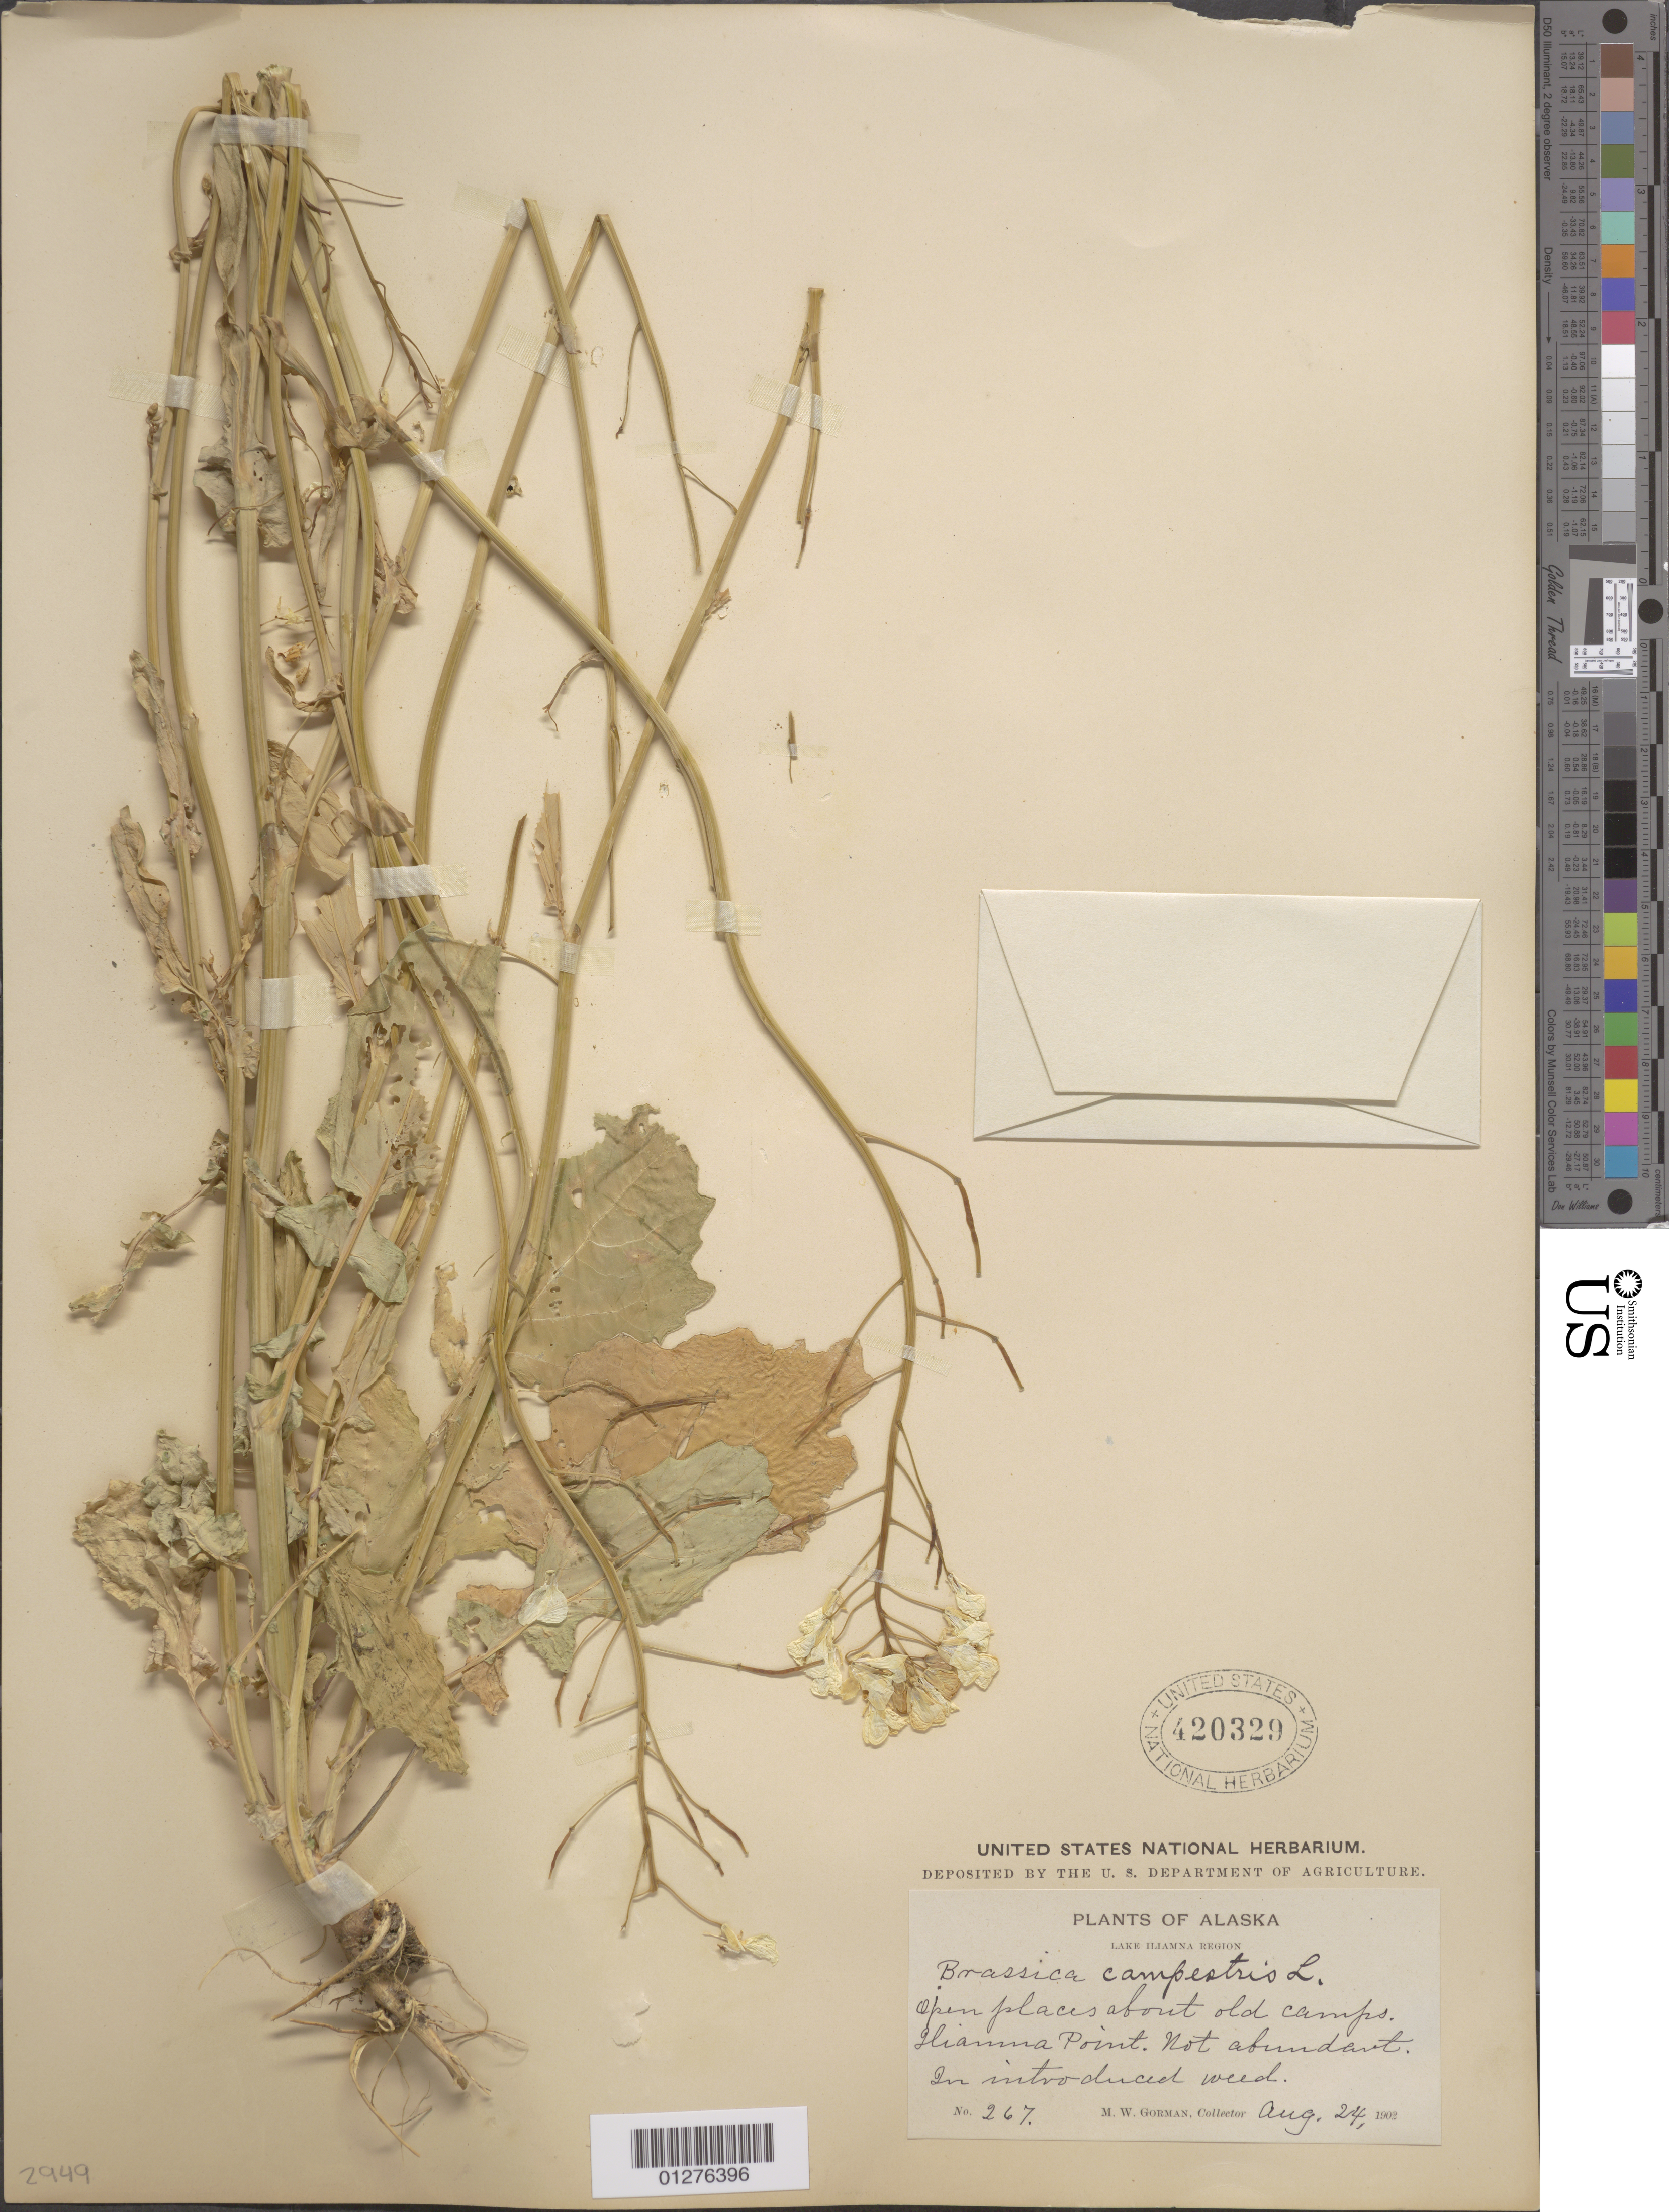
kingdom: Plantae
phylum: Tracheophyta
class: Magnoliopsida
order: Brassicales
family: Brassicaceae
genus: Brassica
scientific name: Brassica campestris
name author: L.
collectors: M. W. Gorman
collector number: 267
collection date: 1902-08-24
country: United States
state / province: Alaska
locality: Lake Iliamna Region. Iliamna Point.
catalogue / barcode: US 420329